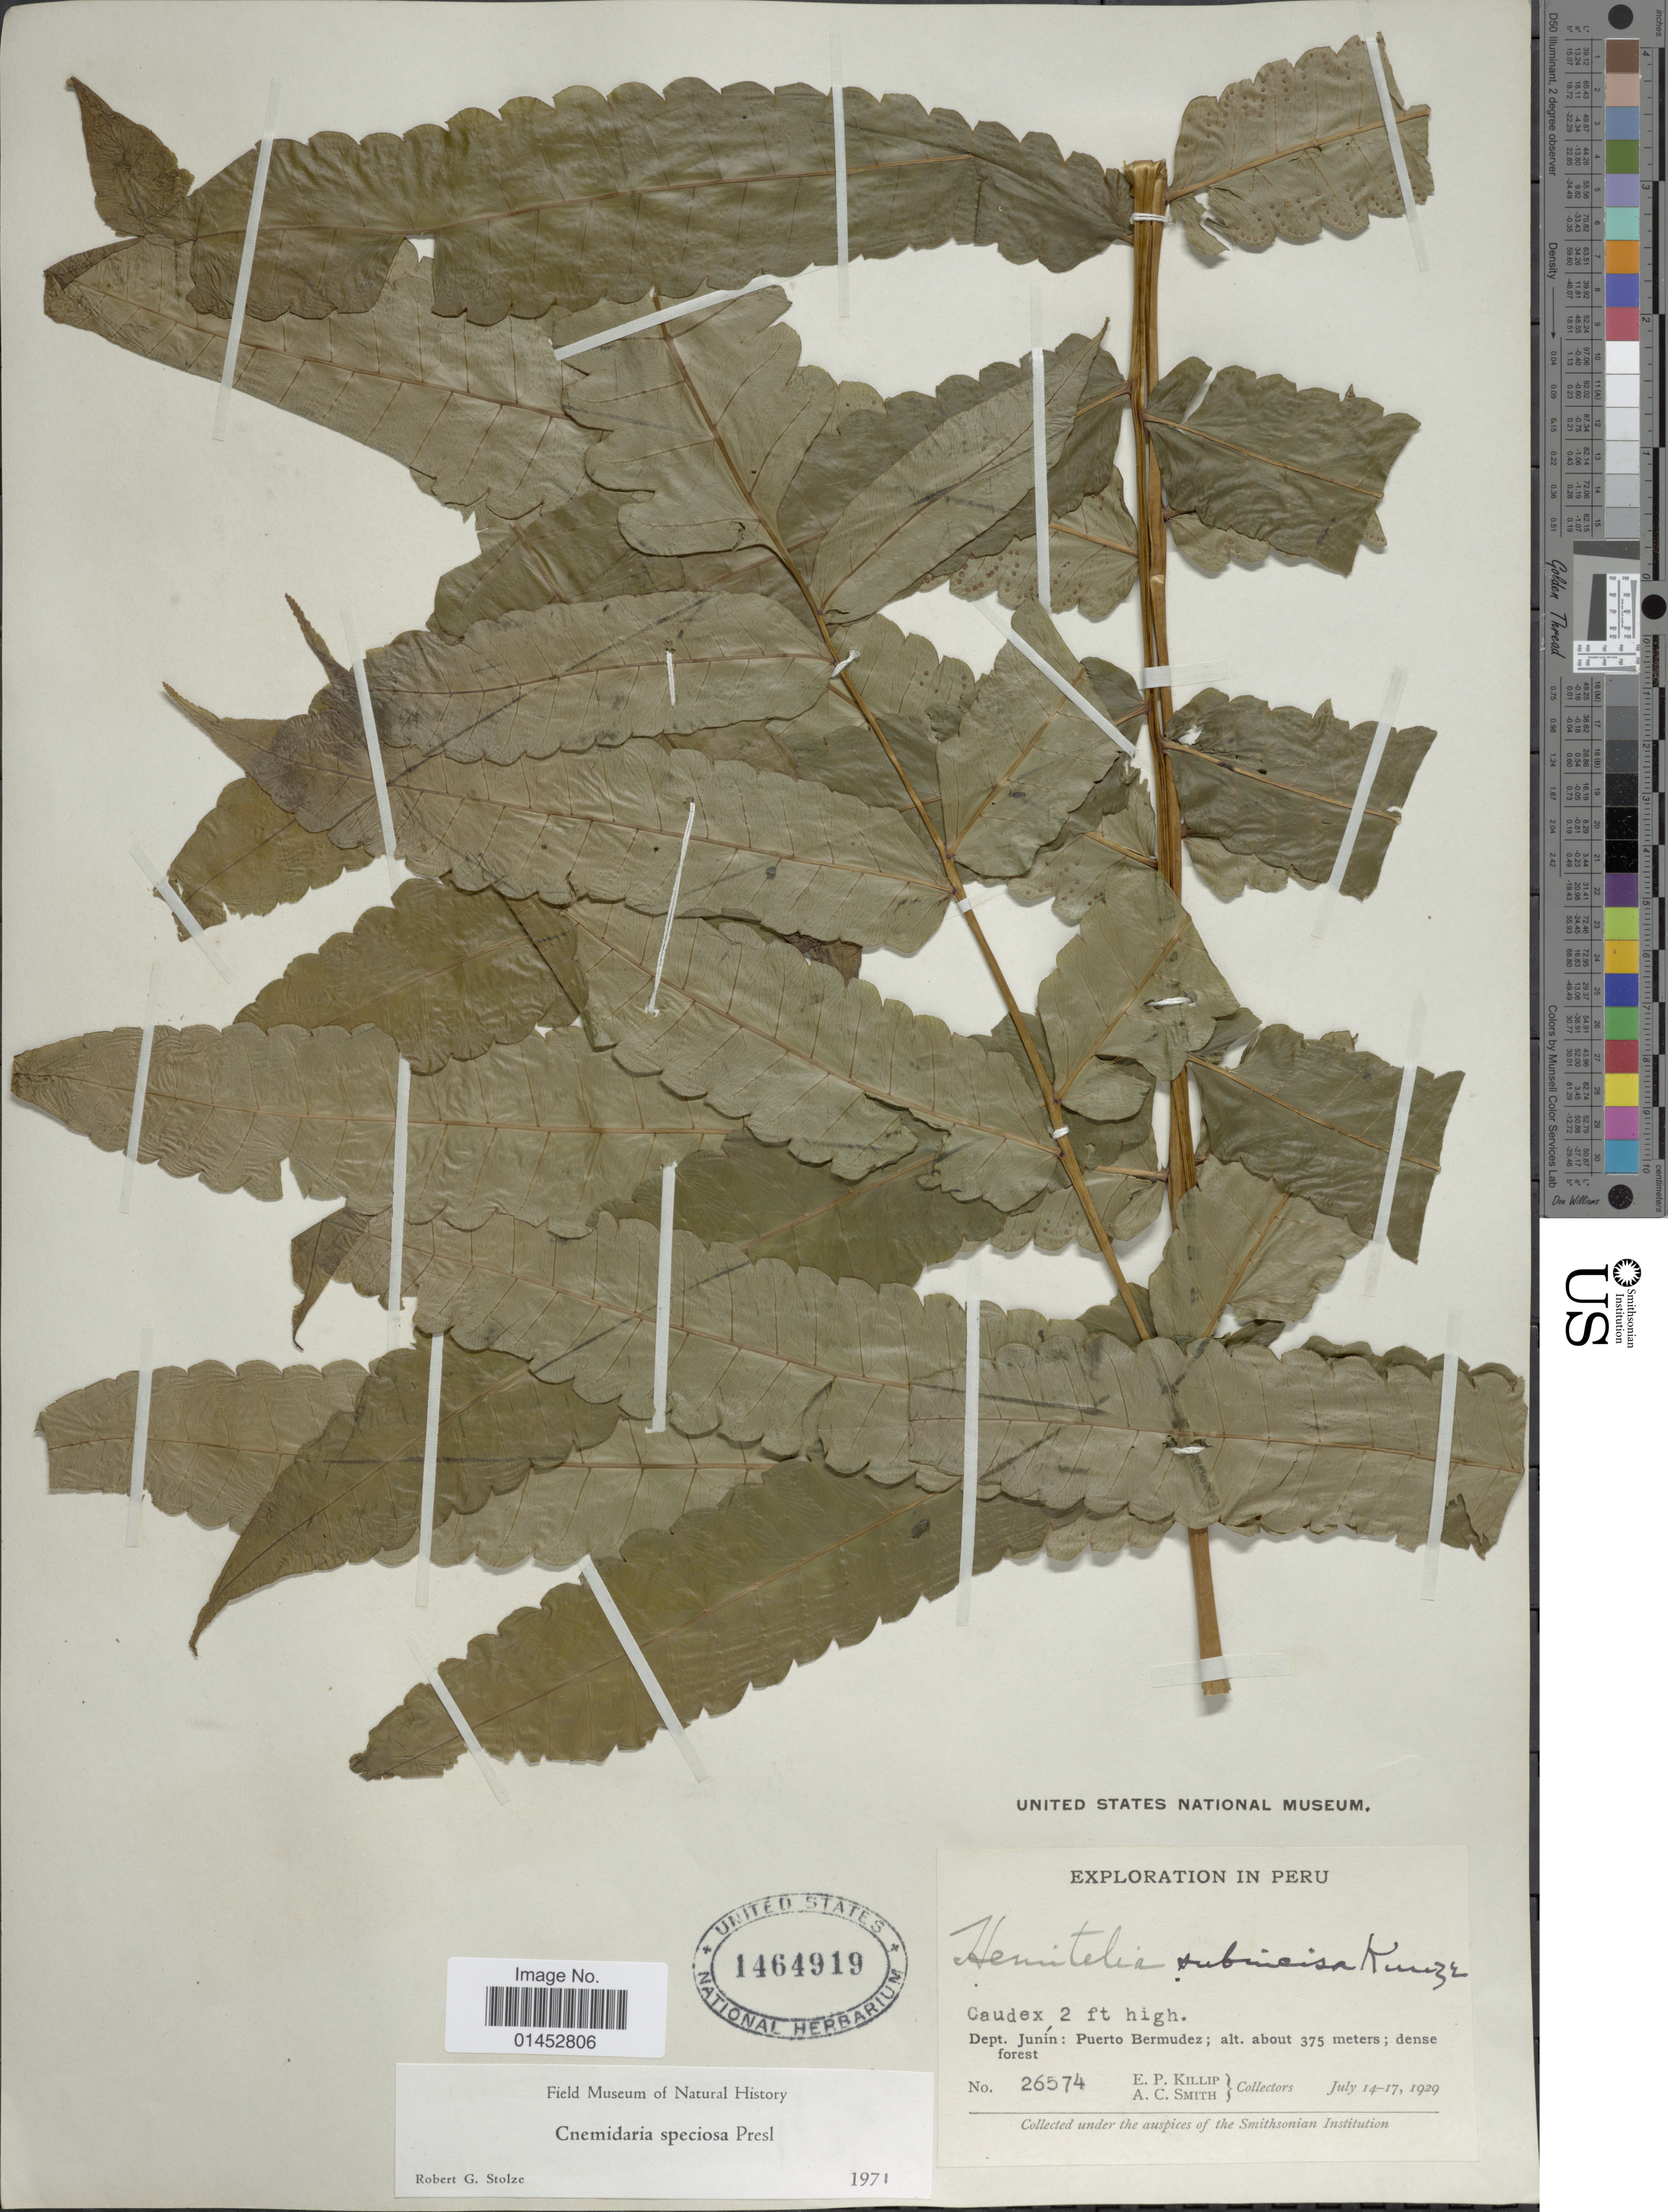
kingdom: Plantae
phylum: Tracheophyta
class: Polypodiopsida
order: Cyatheales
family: Cyatheaceae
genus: Cyathea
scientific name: Cyathea speciosa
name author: Humb. & Bonpl. ex Willd.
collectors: E. P. Killip & A. C. Smith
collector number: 26574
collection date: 1929-07-14/1929-07-17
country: Peru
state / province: Junín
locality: Dept. Junín: Puerto Bermudez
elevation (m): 375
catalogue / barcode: US 1464919